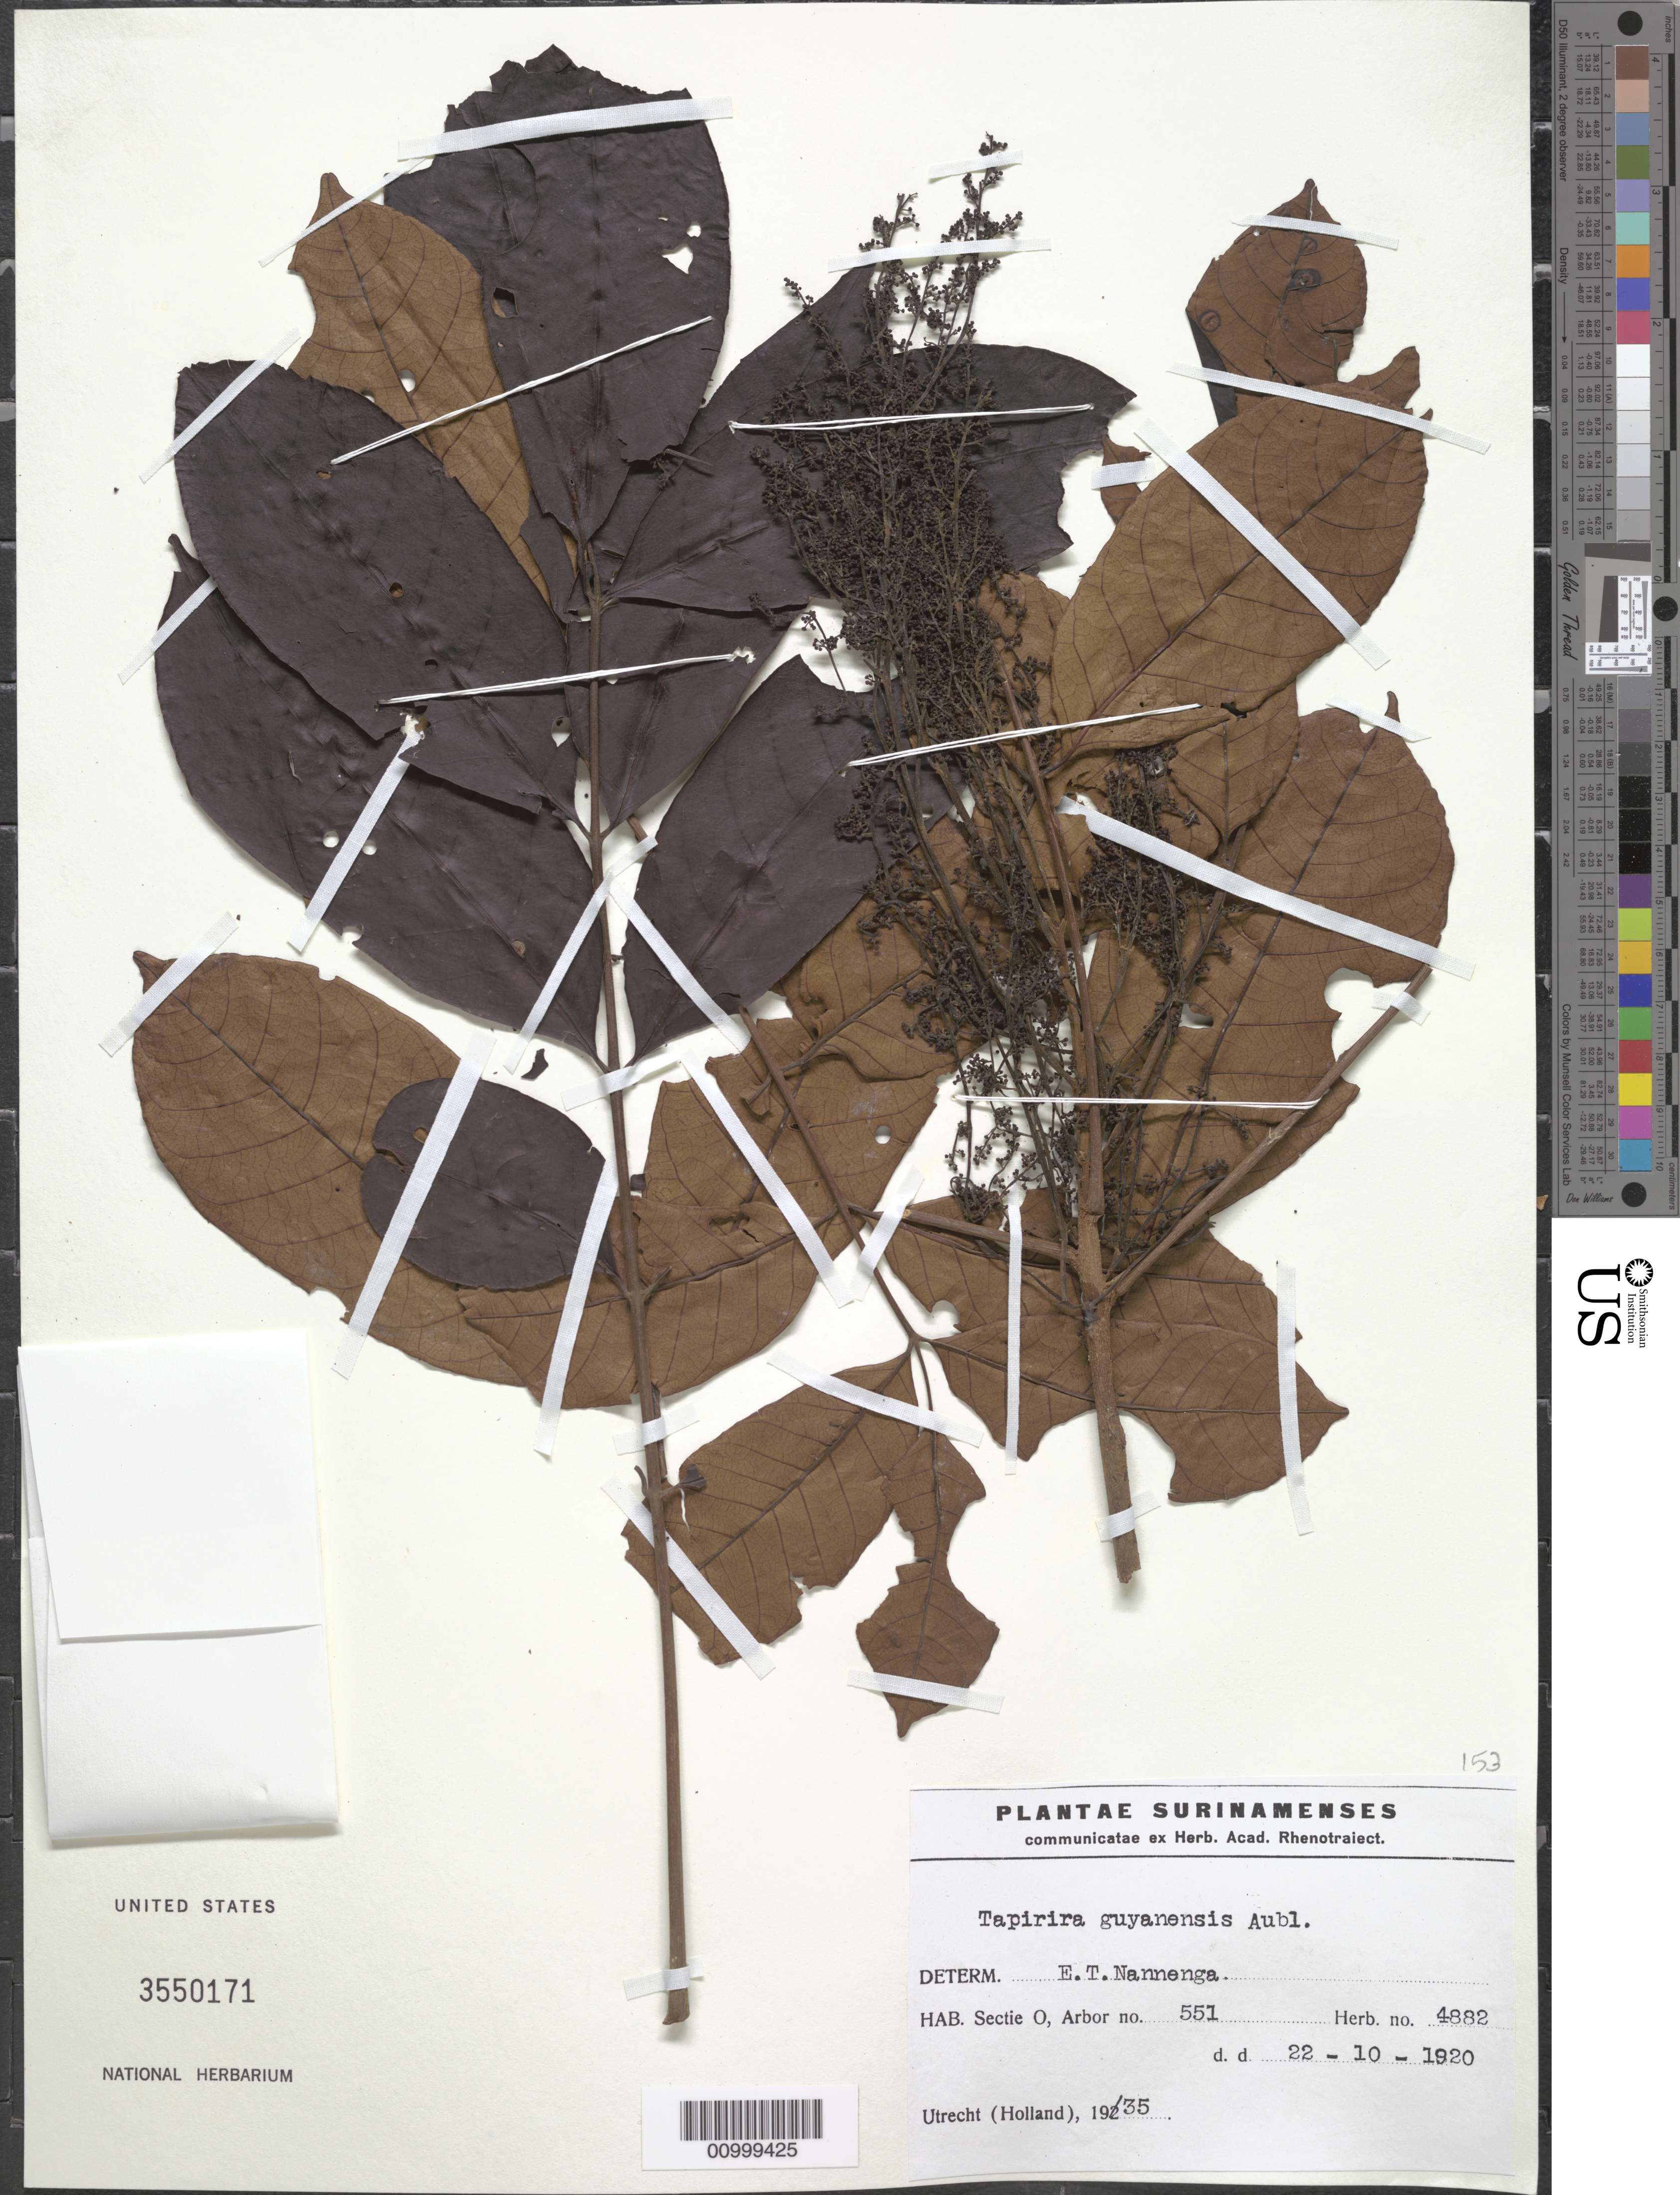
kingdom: Plantae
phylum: Tracheophyta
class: Magnoliopsida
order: Sapindales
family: Anacardiaceae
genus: Tapirira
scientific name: Tapirira guianensis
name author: Aubl.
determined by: Mitchell, John D.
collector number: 4882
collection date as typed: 22-Oct-20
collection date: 1920-10-22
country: Suriname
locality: Sectie O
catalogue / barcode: US 3550171